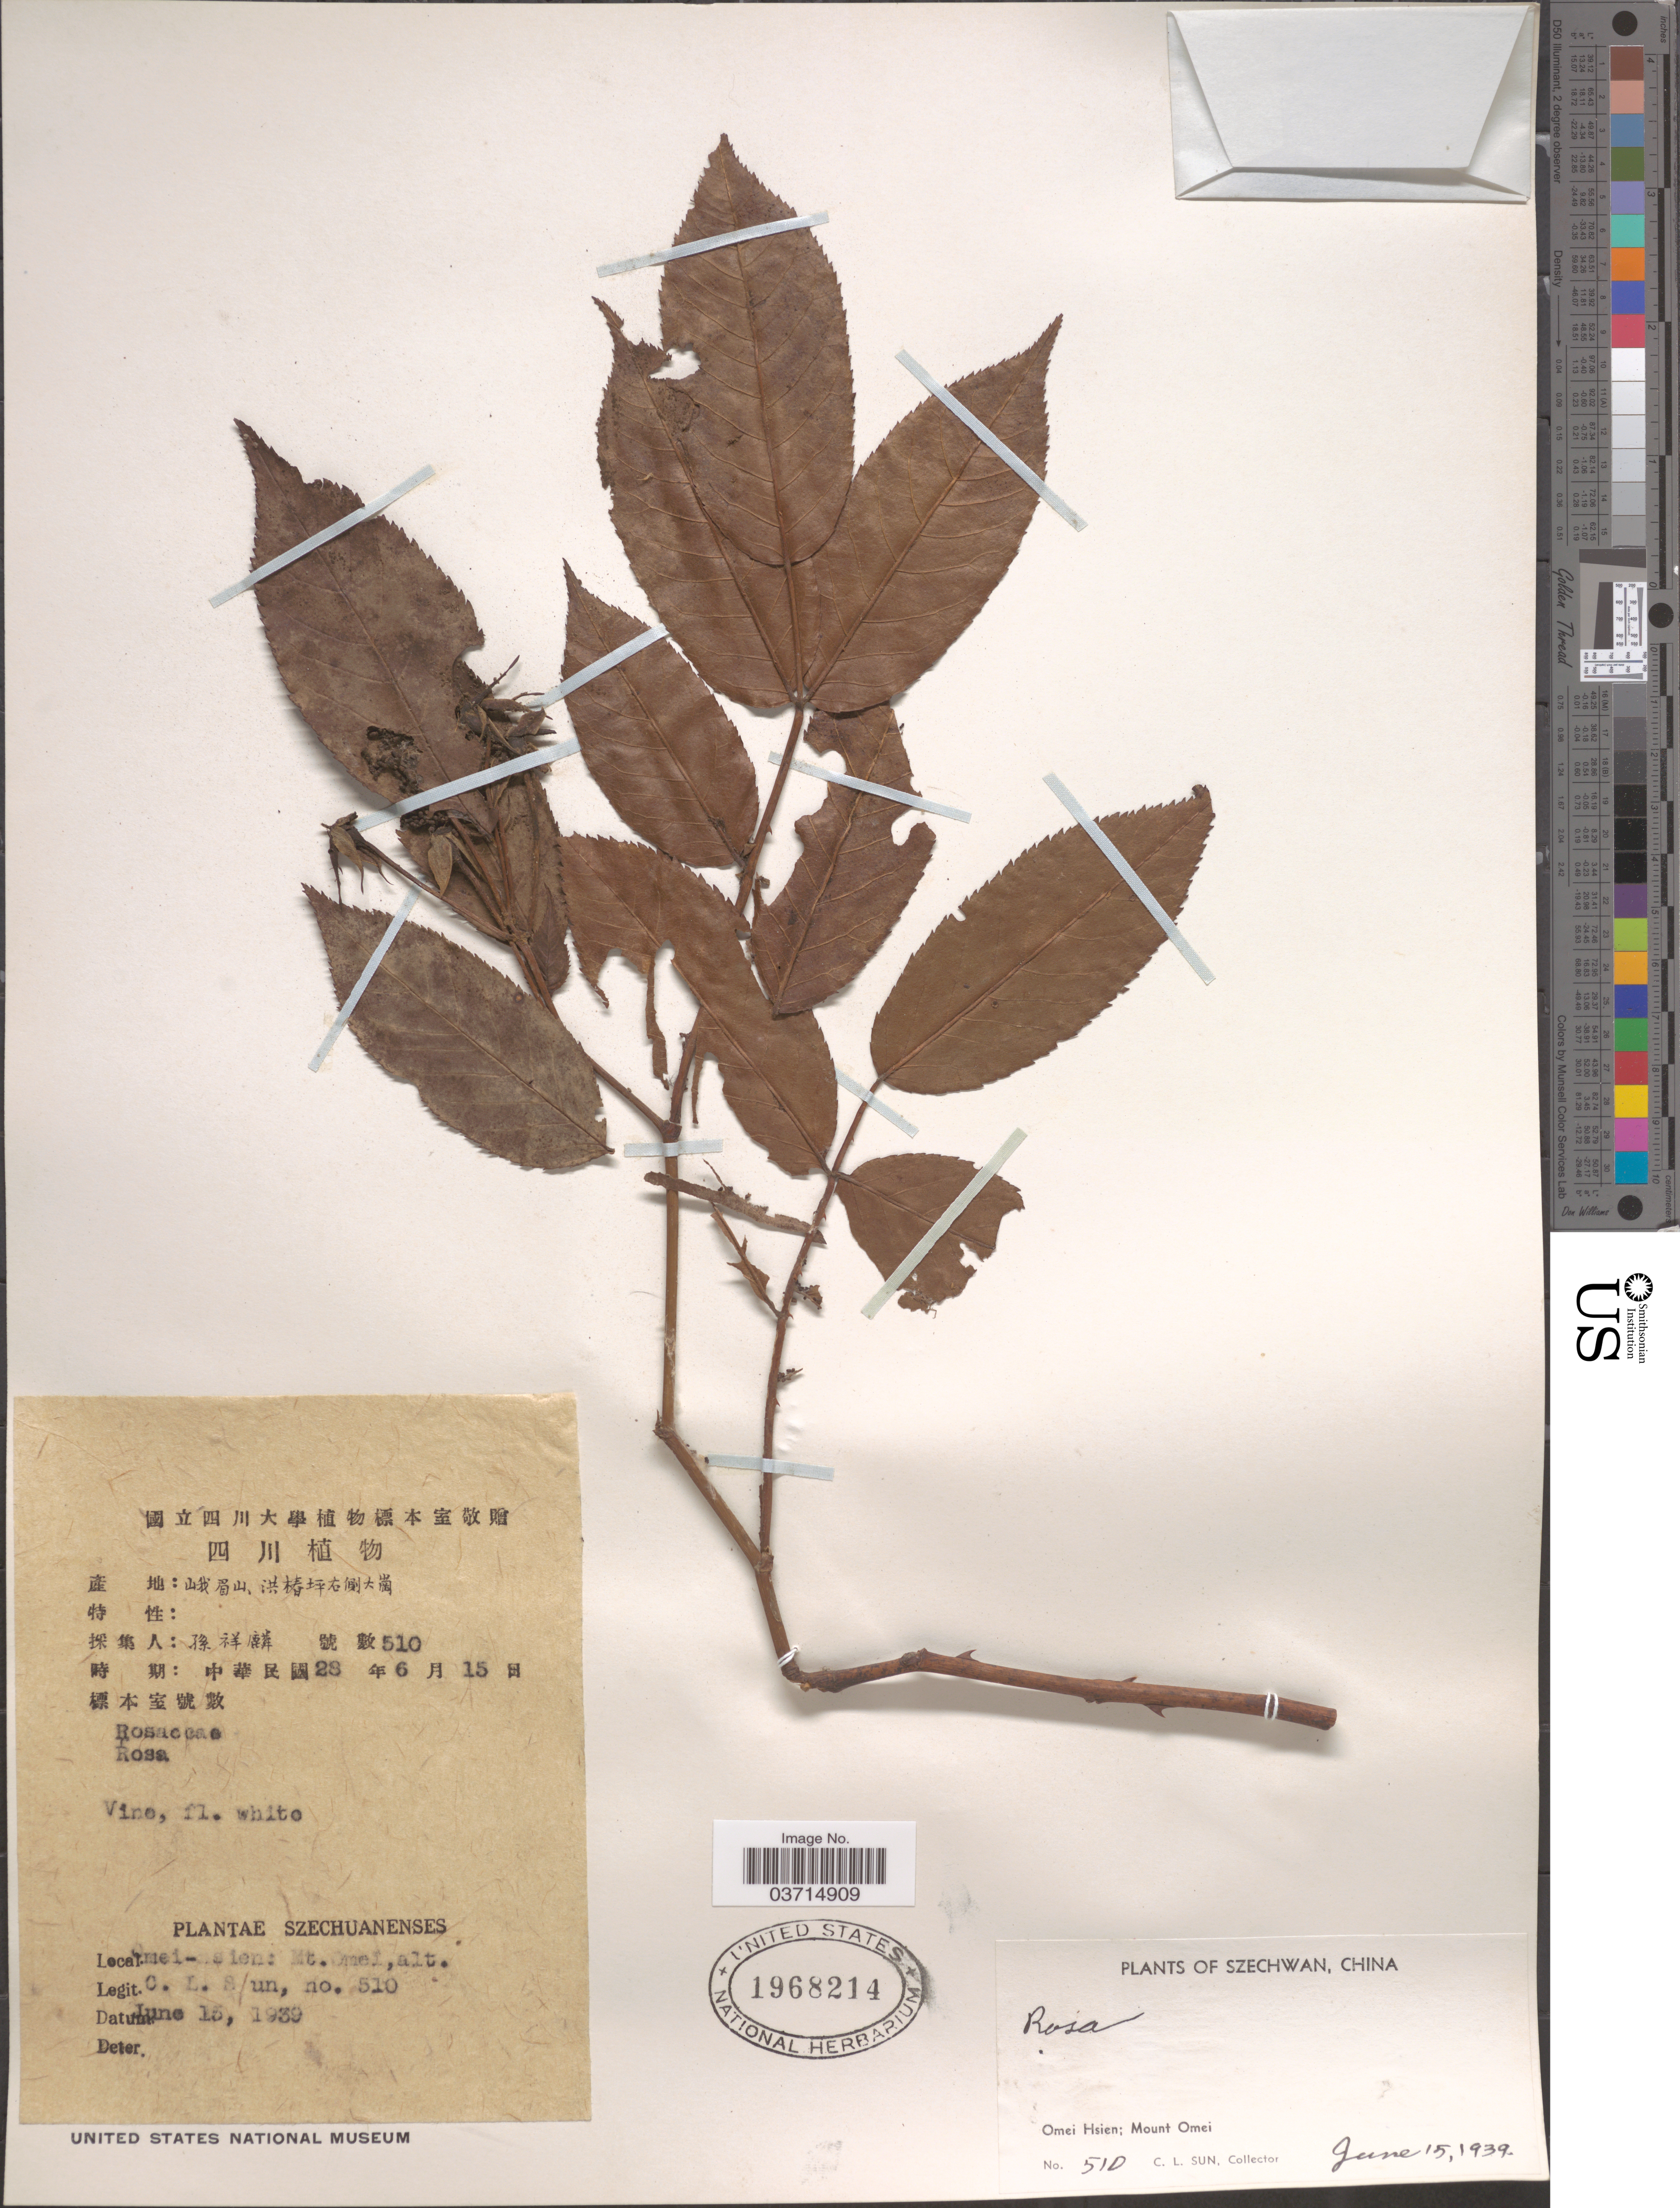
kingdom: Plantae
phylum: Tracheophyta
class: Magnoliopsida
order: Rosales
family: Rosaceae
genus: Rosa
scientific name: Rosa sp.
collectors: T. Lee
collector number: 510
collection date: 1939-06-15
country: China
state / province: Sichuan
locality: Szechwan. Omei Hsien; Mount Omei.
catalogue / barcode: US 1968214